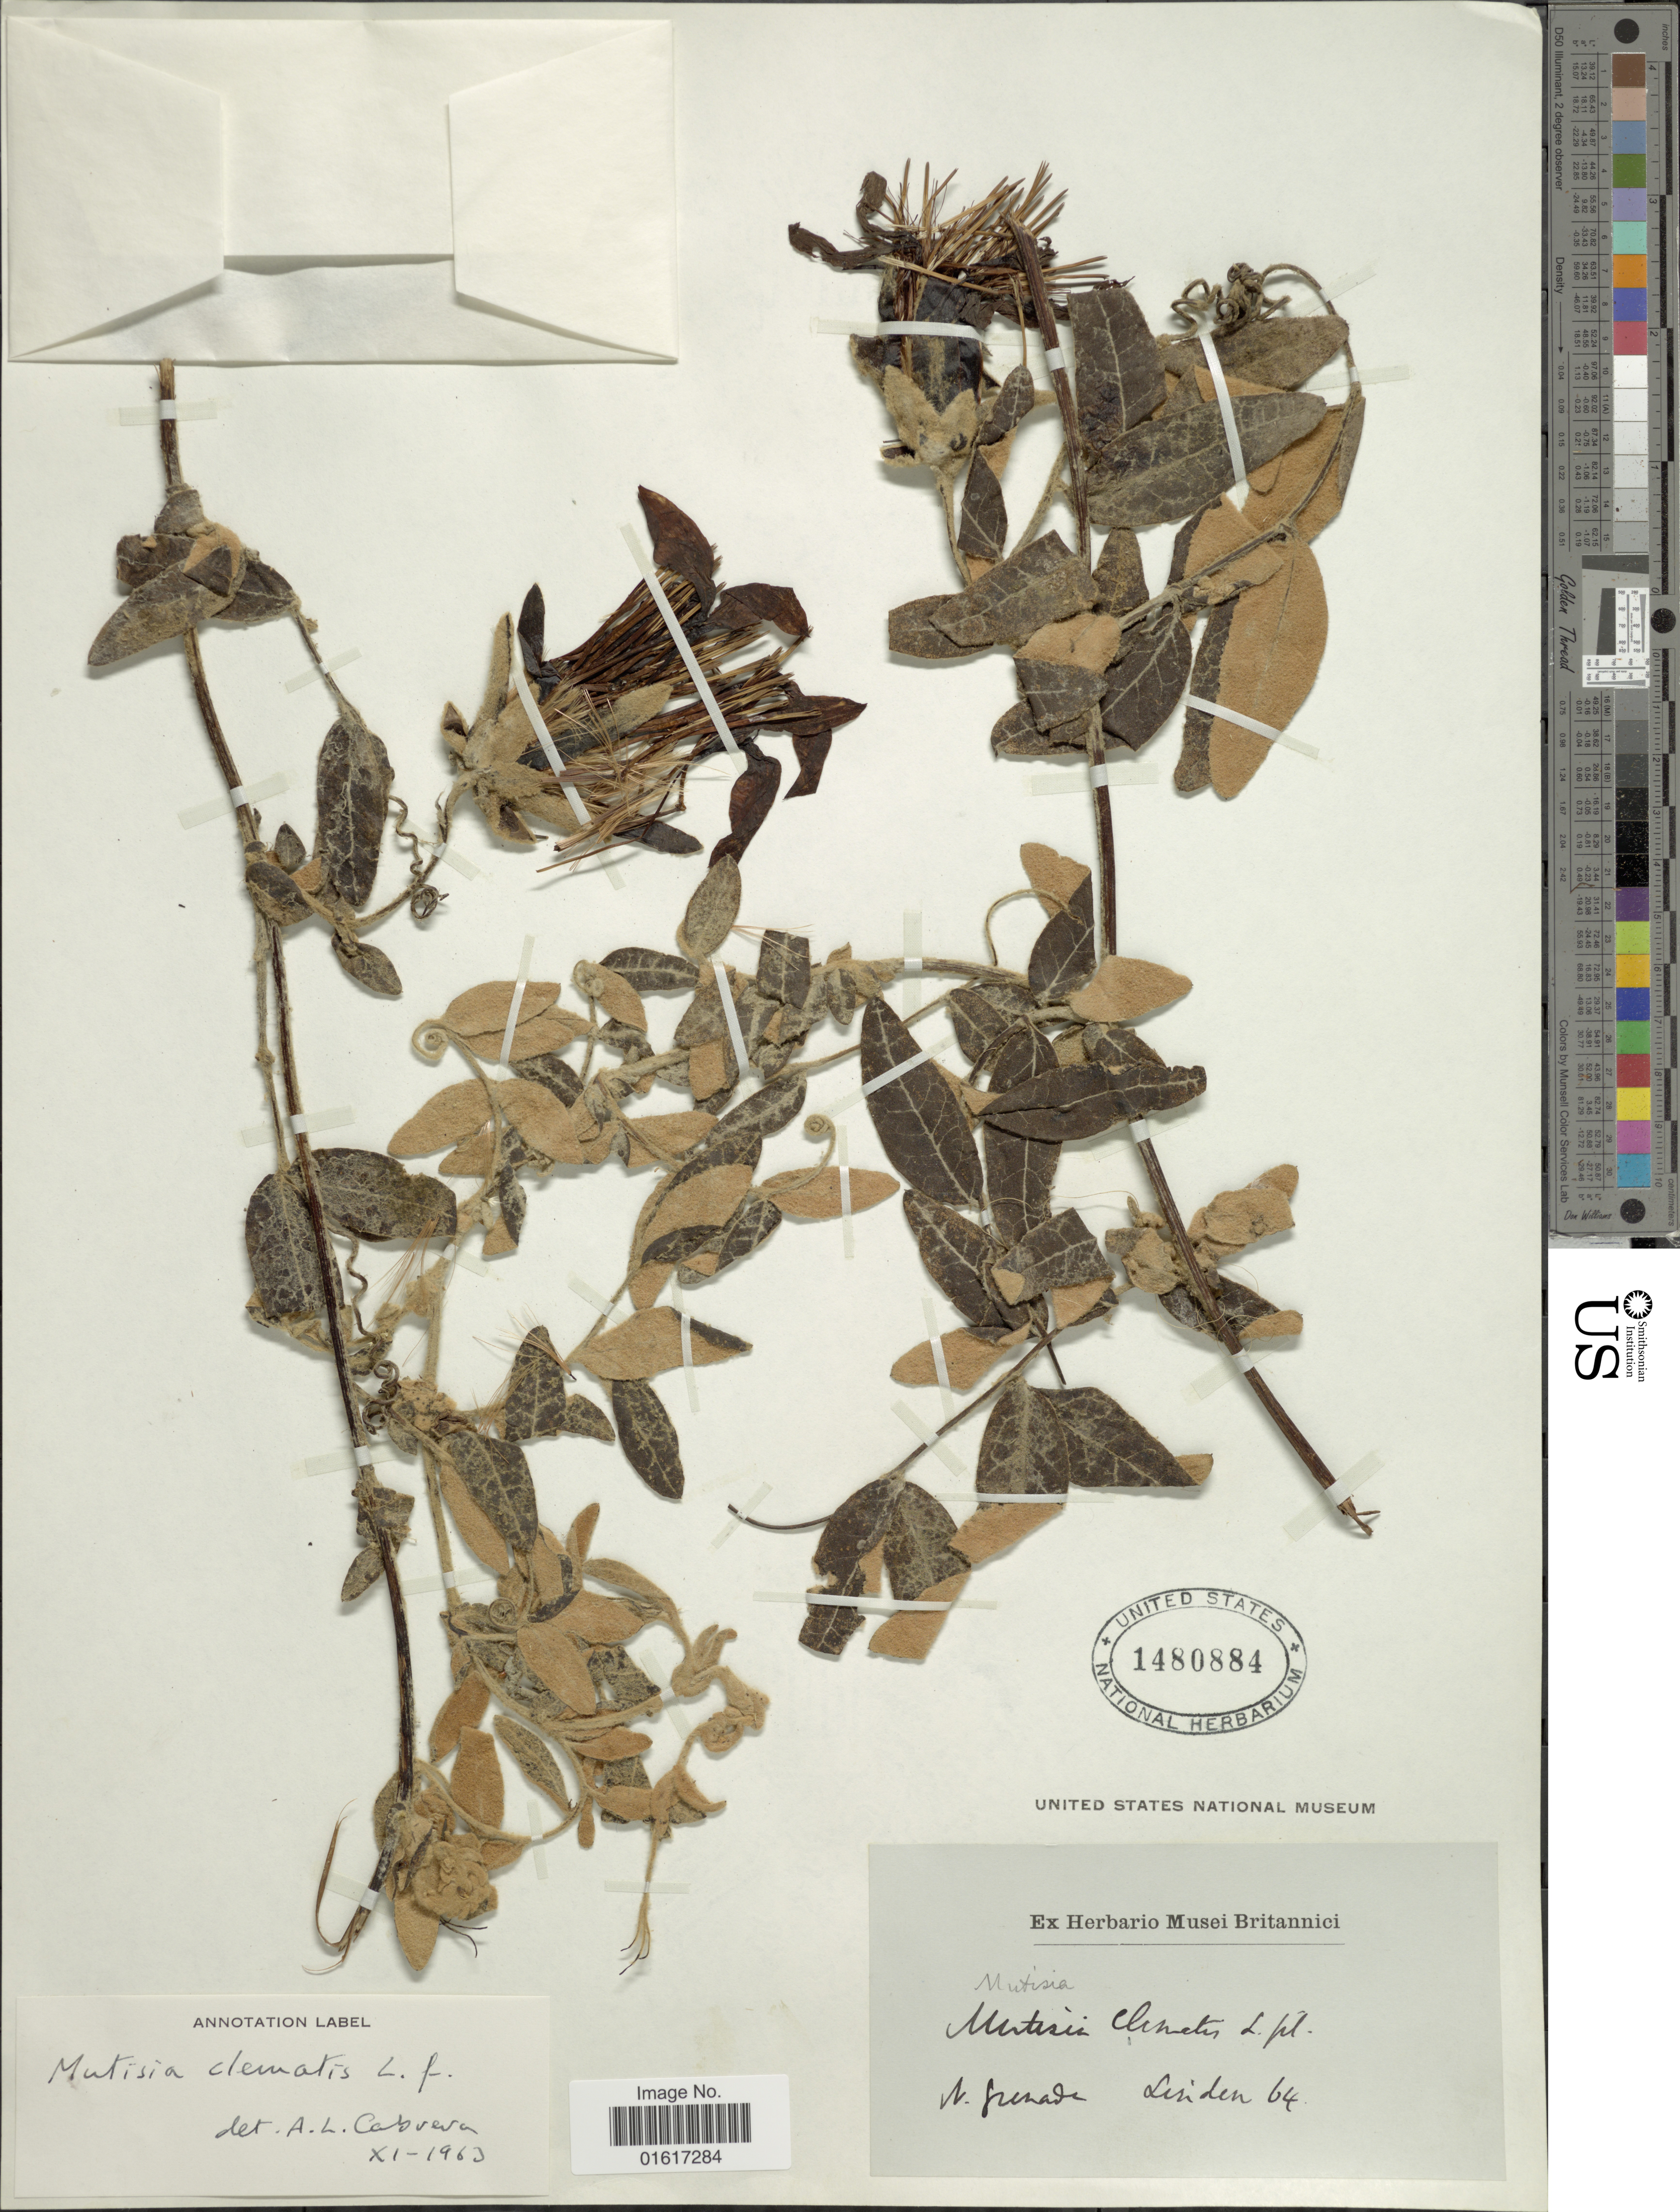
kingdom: Plantae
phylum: Tracheophyta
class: Magnoliopsida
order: Asterales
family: Asteraceae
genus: Mutisia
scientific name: Mutisia clematis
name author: L. f.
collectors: -- Linden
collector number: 64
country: Colombia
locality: N. Grenade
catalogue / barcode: US 1480884